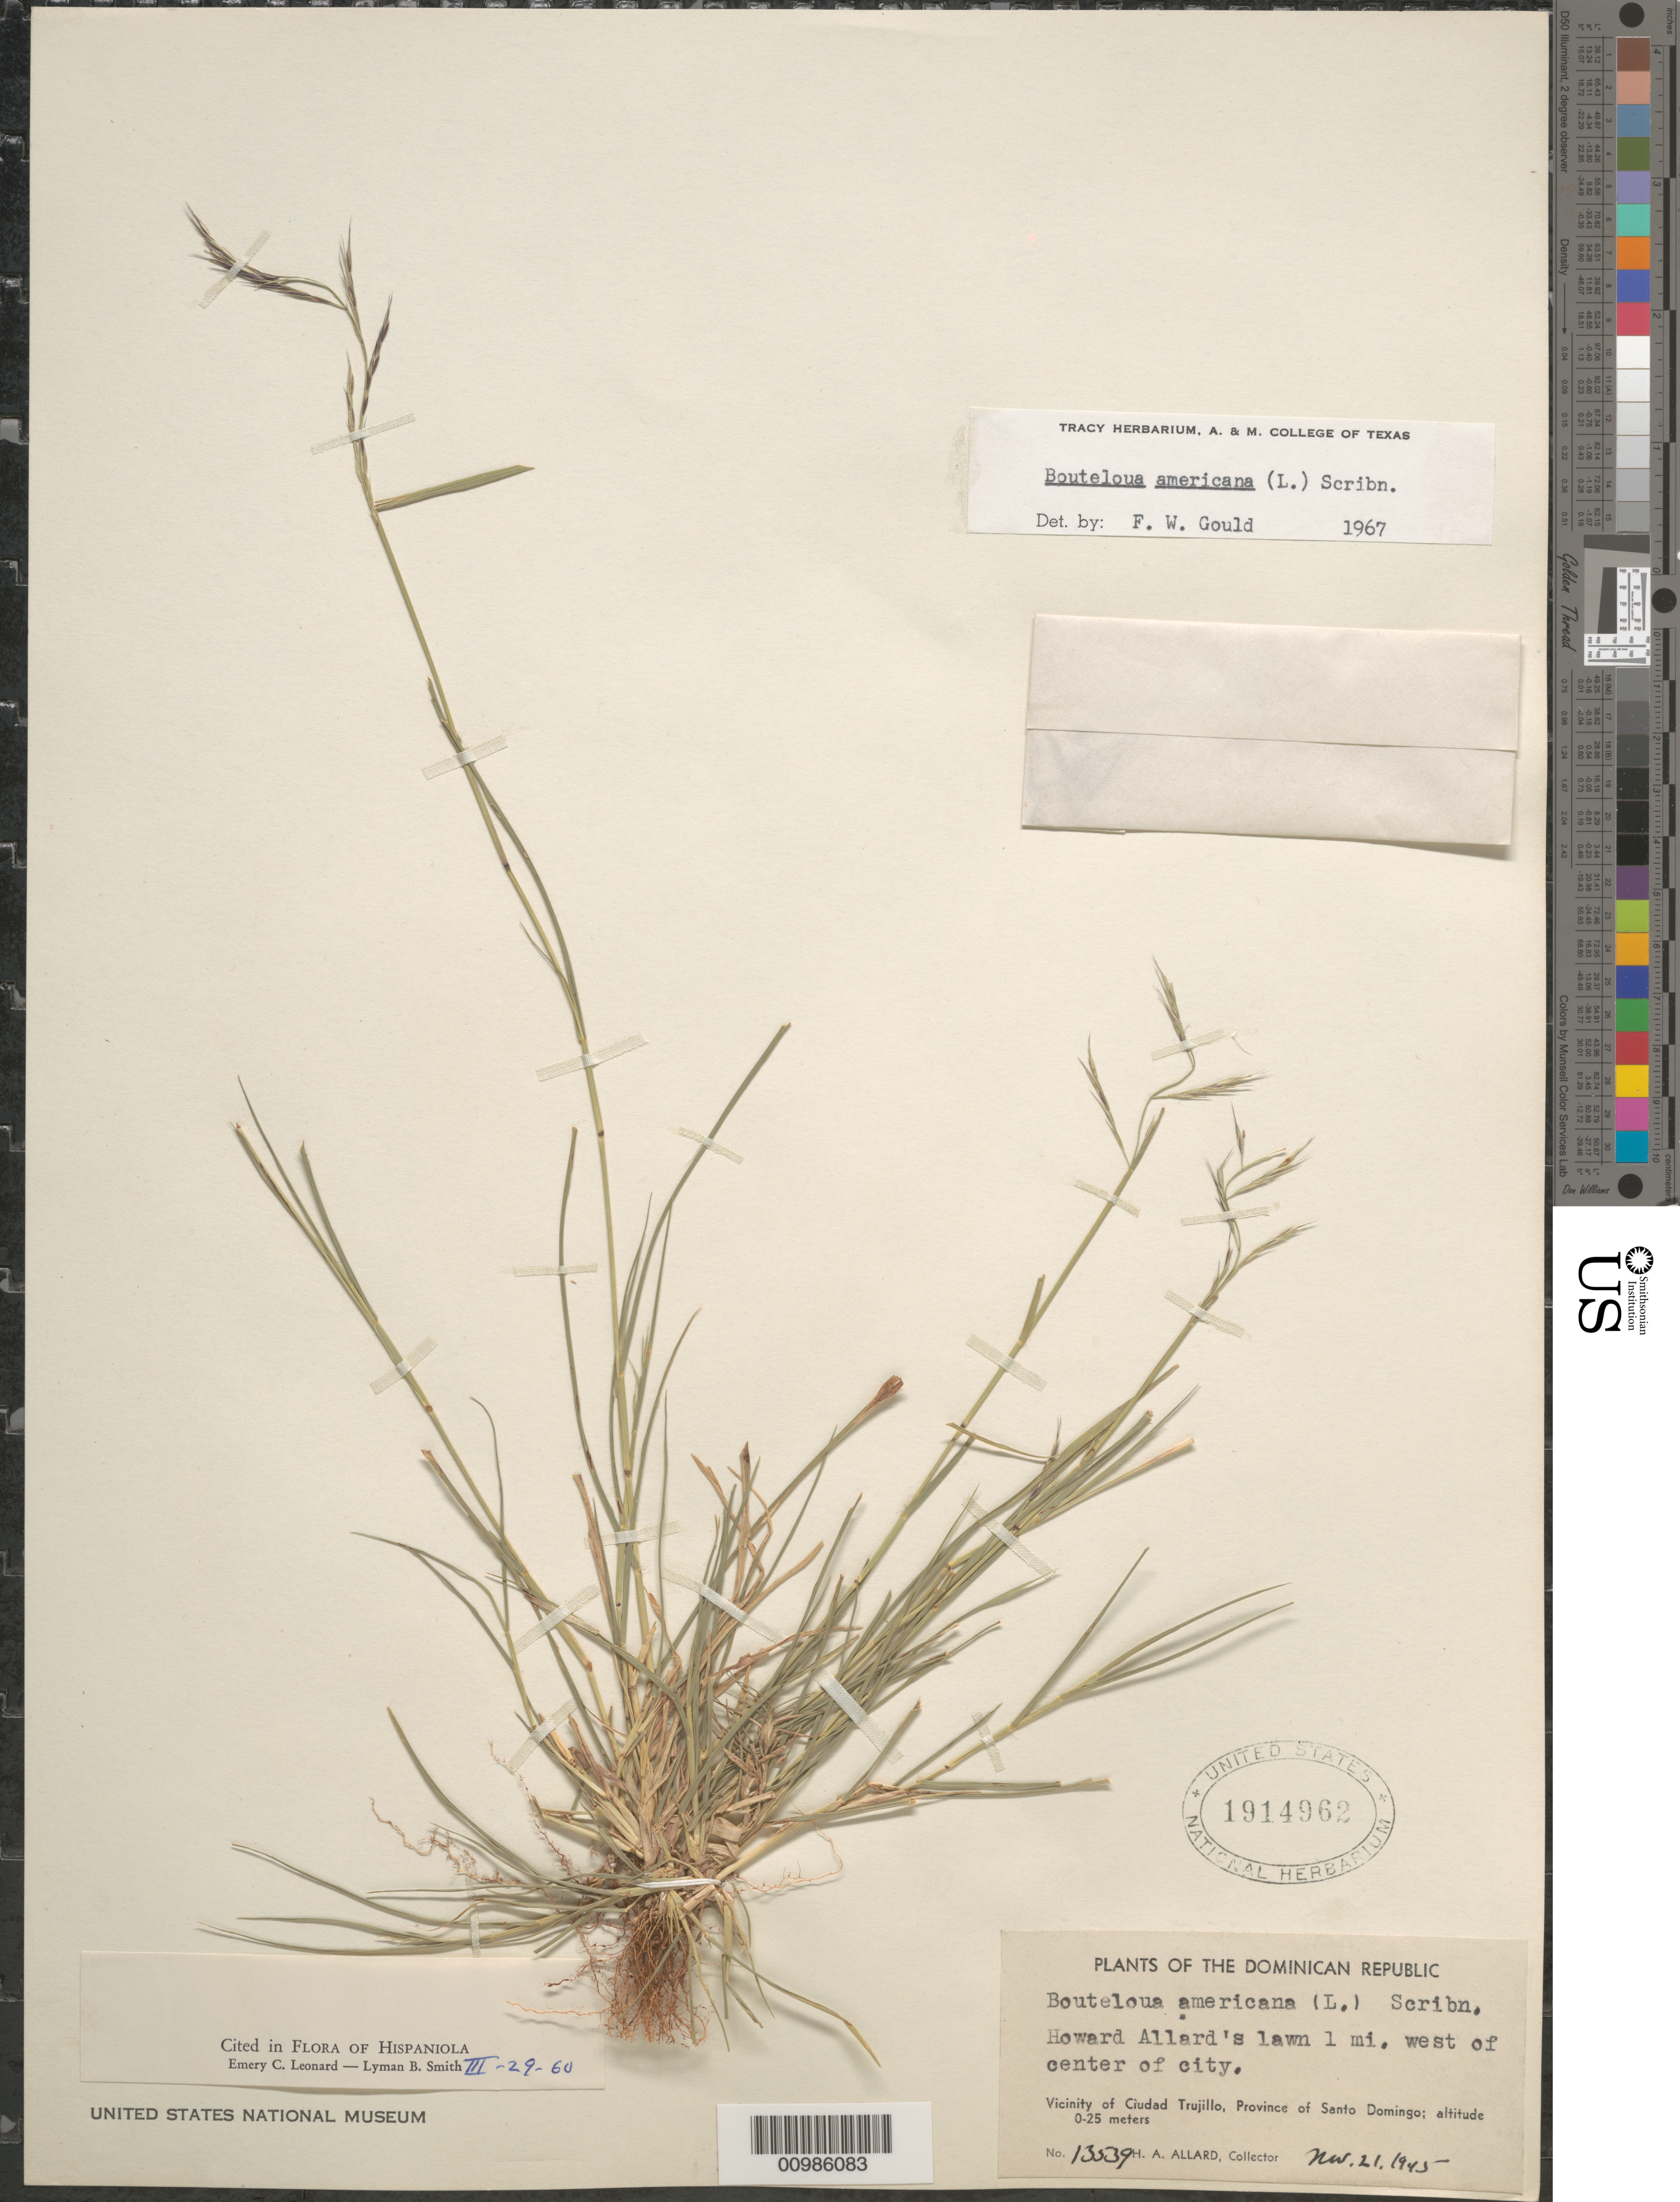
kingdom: Plantae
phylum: Tracheophyta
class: Liliopsida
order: Poales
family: Poaceae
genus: Bouteloua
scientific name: Bouteloua americana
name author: (L.) Scribn.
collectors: H. A. Allard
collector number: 13539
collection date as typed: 21 Nov 1945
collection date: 1945-11-21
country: Dominican Republic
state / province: Distrito Nacional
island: Hispaniola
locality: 1 mile west of center of Santo Domingo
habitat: on lawn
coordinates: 0 N, 0 E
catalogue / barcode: US 1914962